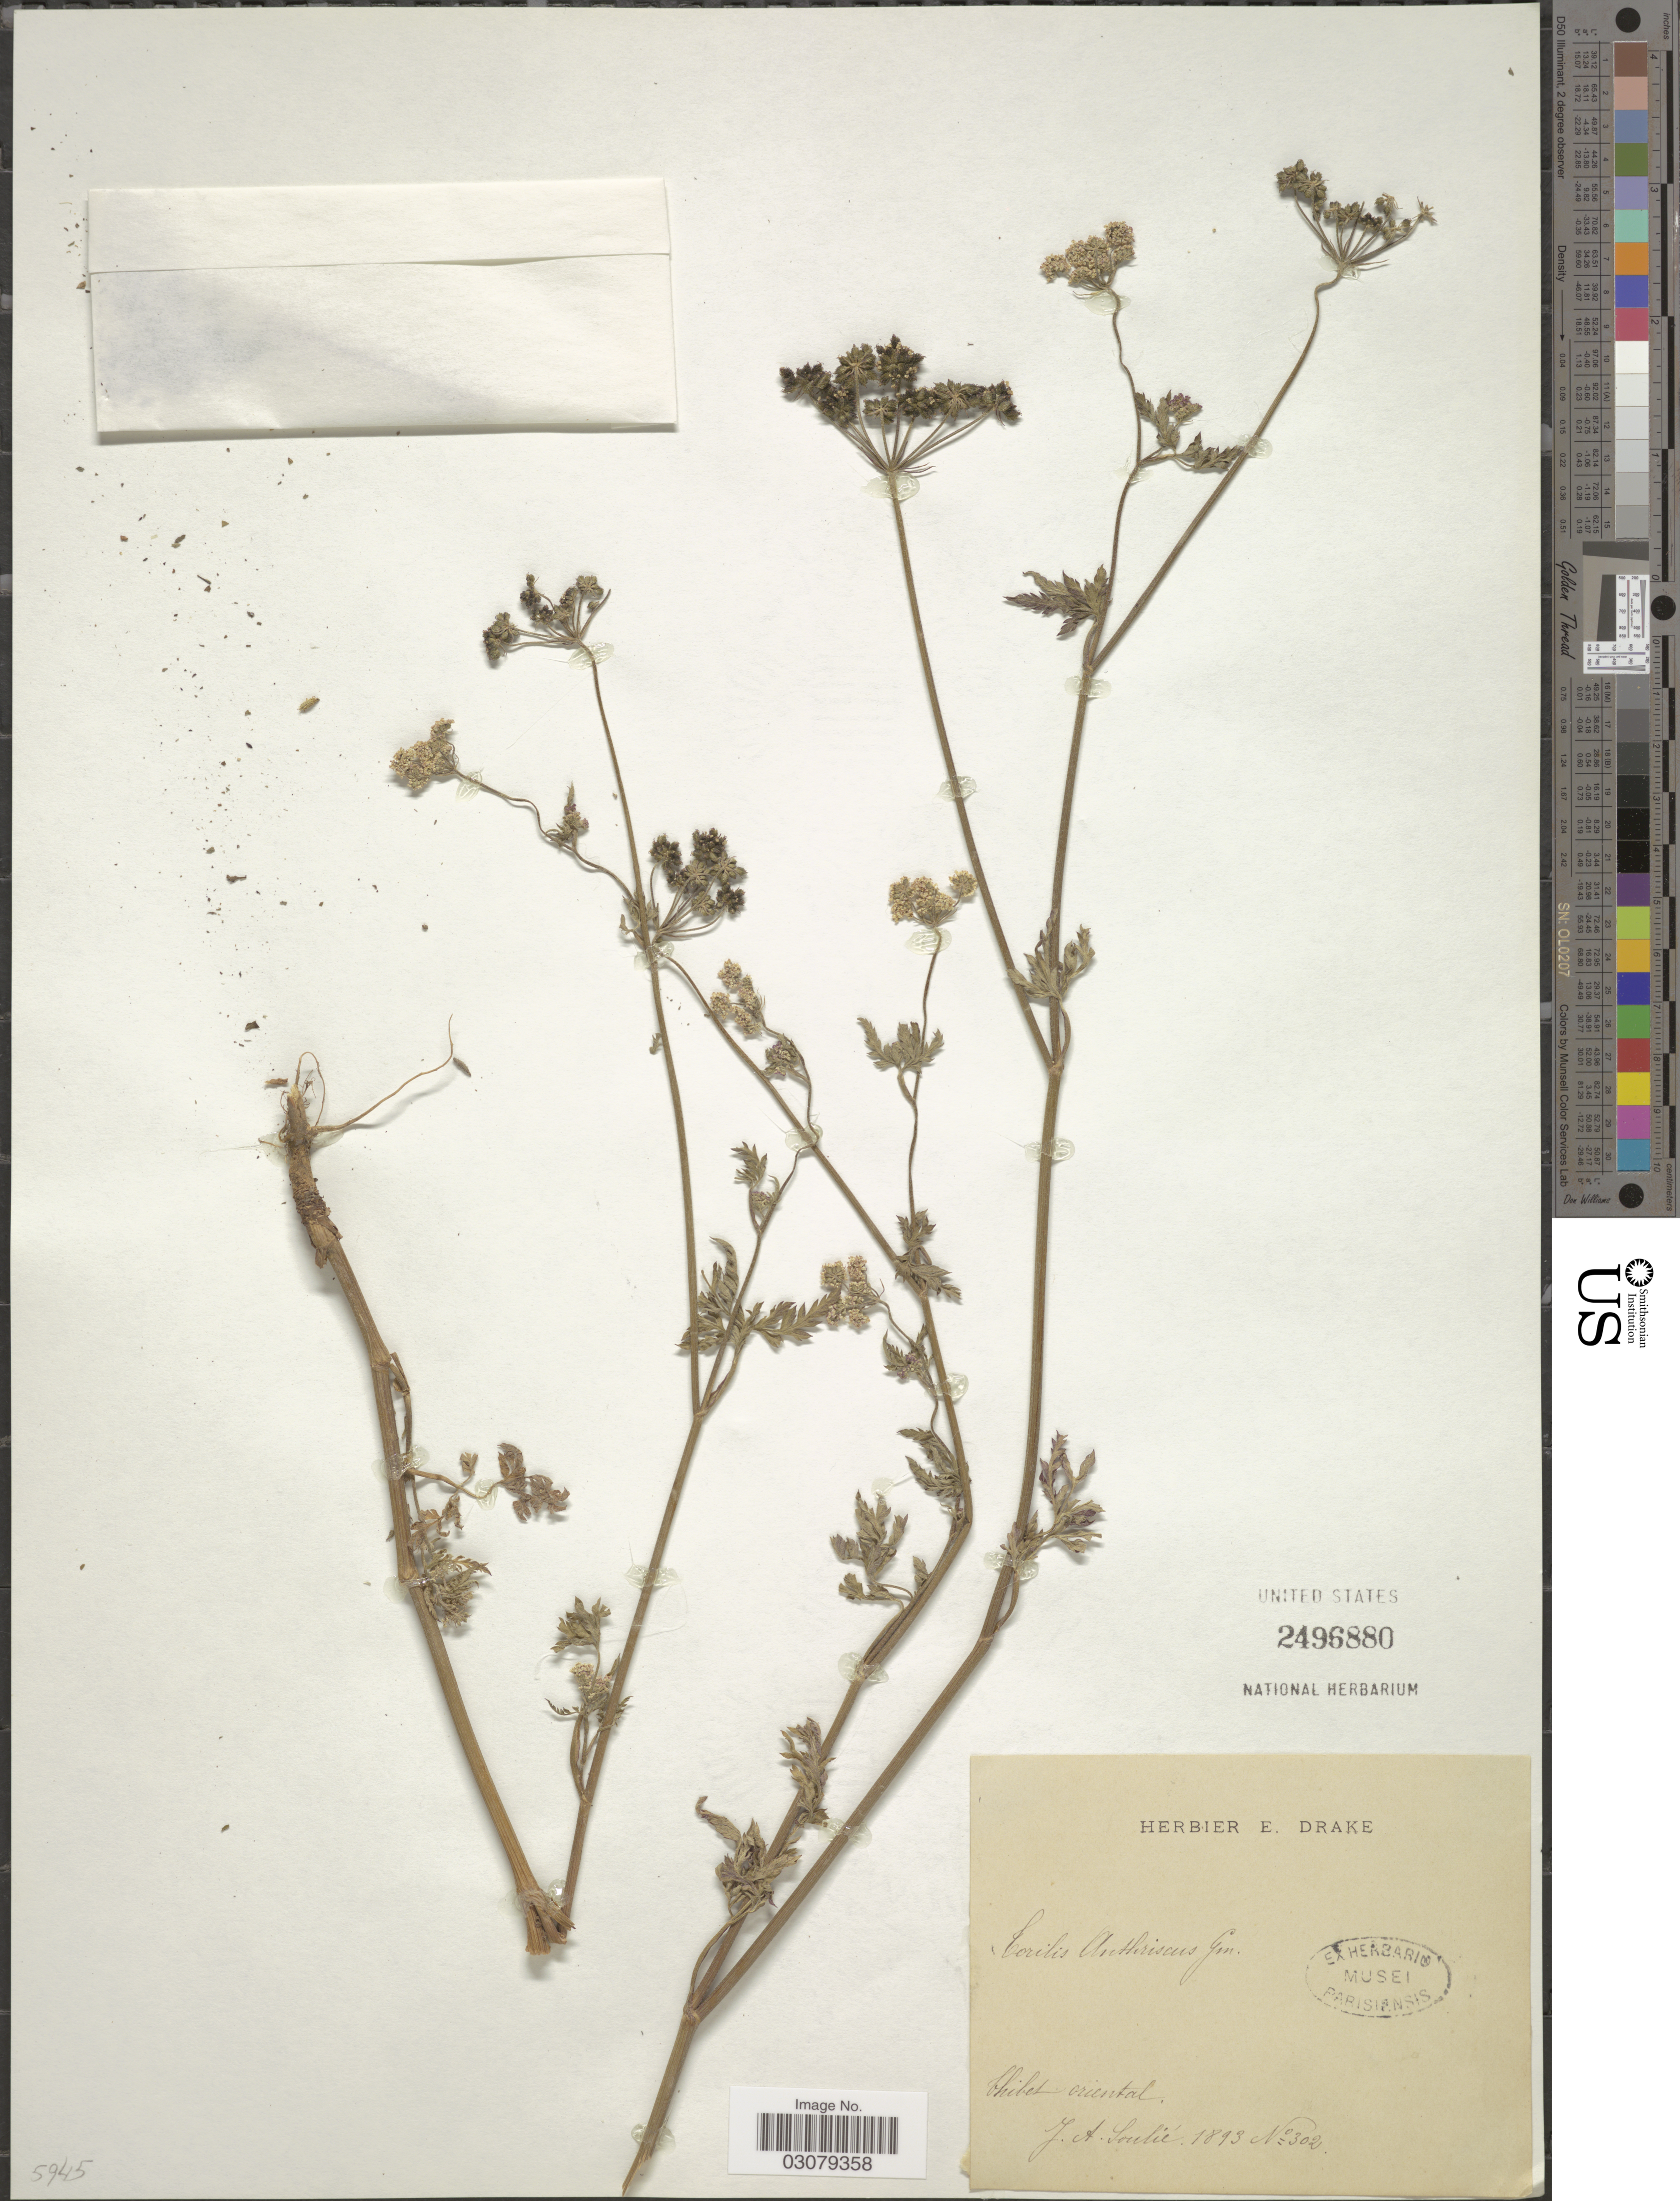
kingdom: Plantae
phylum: Tracheophyta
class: Magnoliopsida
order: Apiales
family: Apiaceae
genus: Torilis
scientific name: Torilis japonica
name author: (Houtt.) DC.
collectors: J. Soulié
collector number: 302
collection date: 1893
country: China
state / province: Xizang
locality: Thibet oriental.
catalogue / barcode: US 2496880